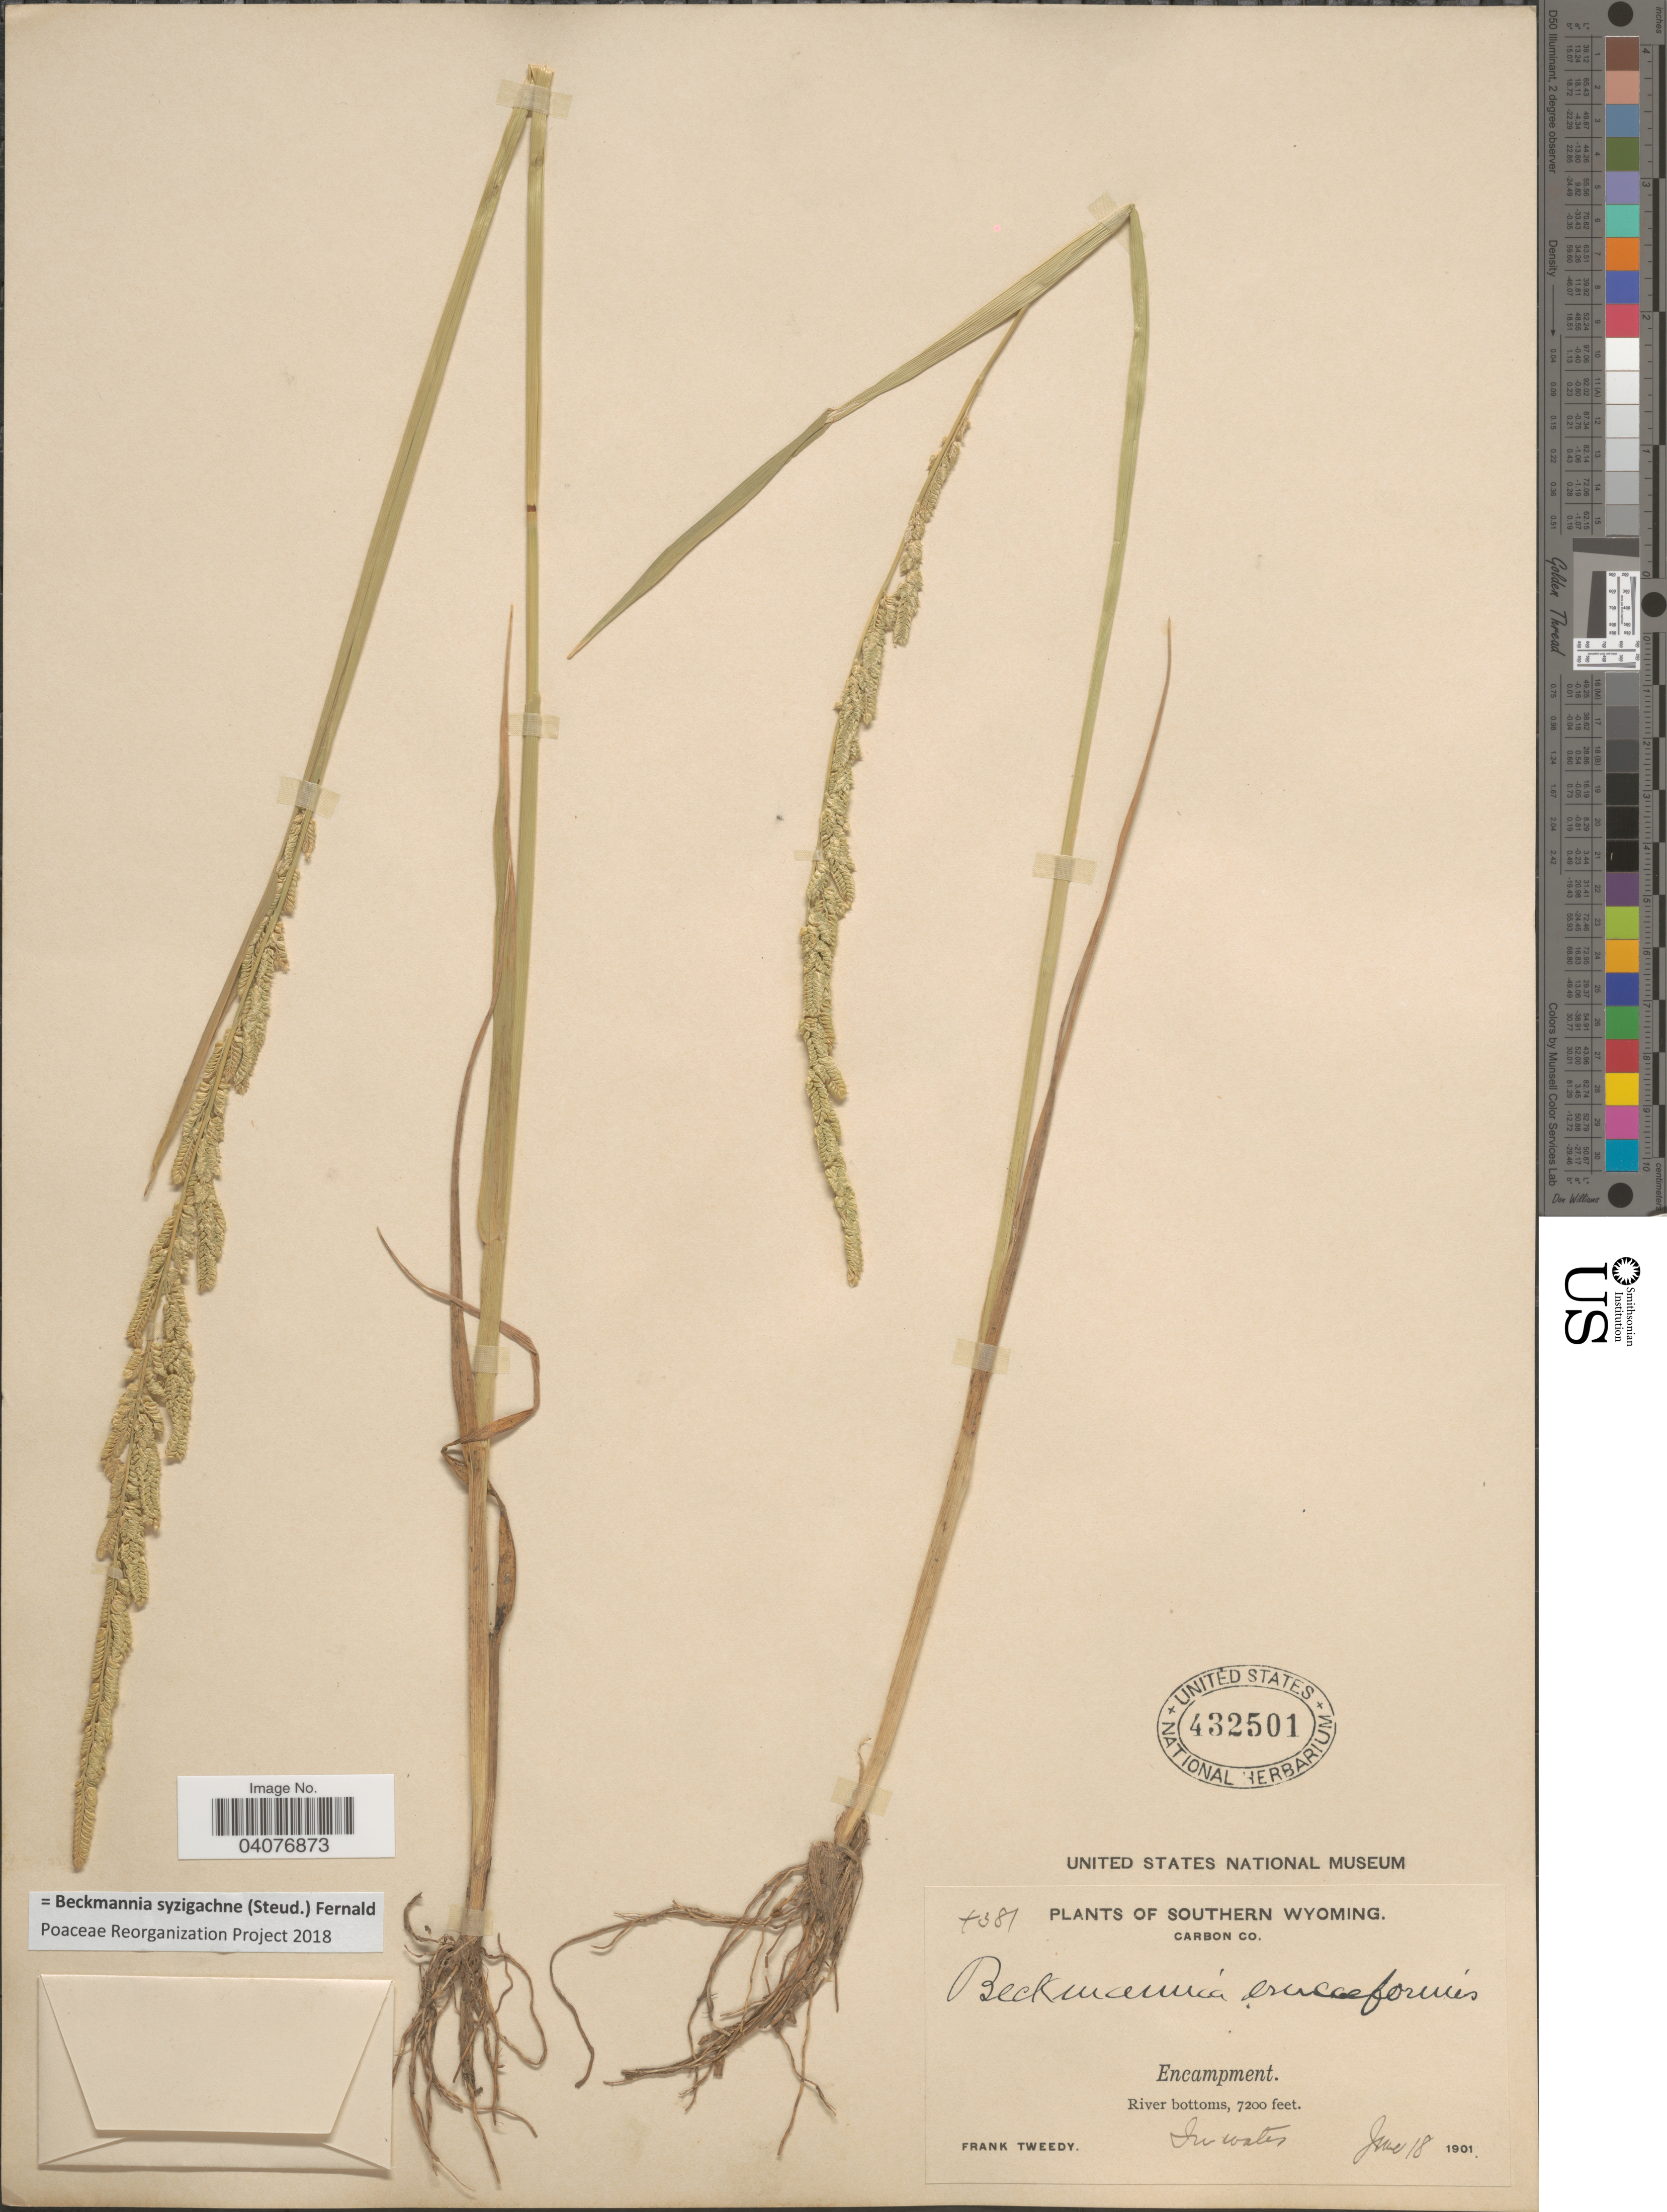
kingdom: Plantae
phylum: Tracheophyta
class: Liliopsida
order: Poales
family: Poaceae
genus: Beckmannia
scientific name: Beckmannia syzigachne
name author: (Steud.) Fernald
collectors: F. Tweedy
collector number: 4381*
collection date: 1901-06-18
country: United States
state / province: Wyoming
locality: Southern Wyoming. Carbon Co. Encampment. River bottoms. In water.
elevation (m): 2195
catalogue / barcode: US 432501